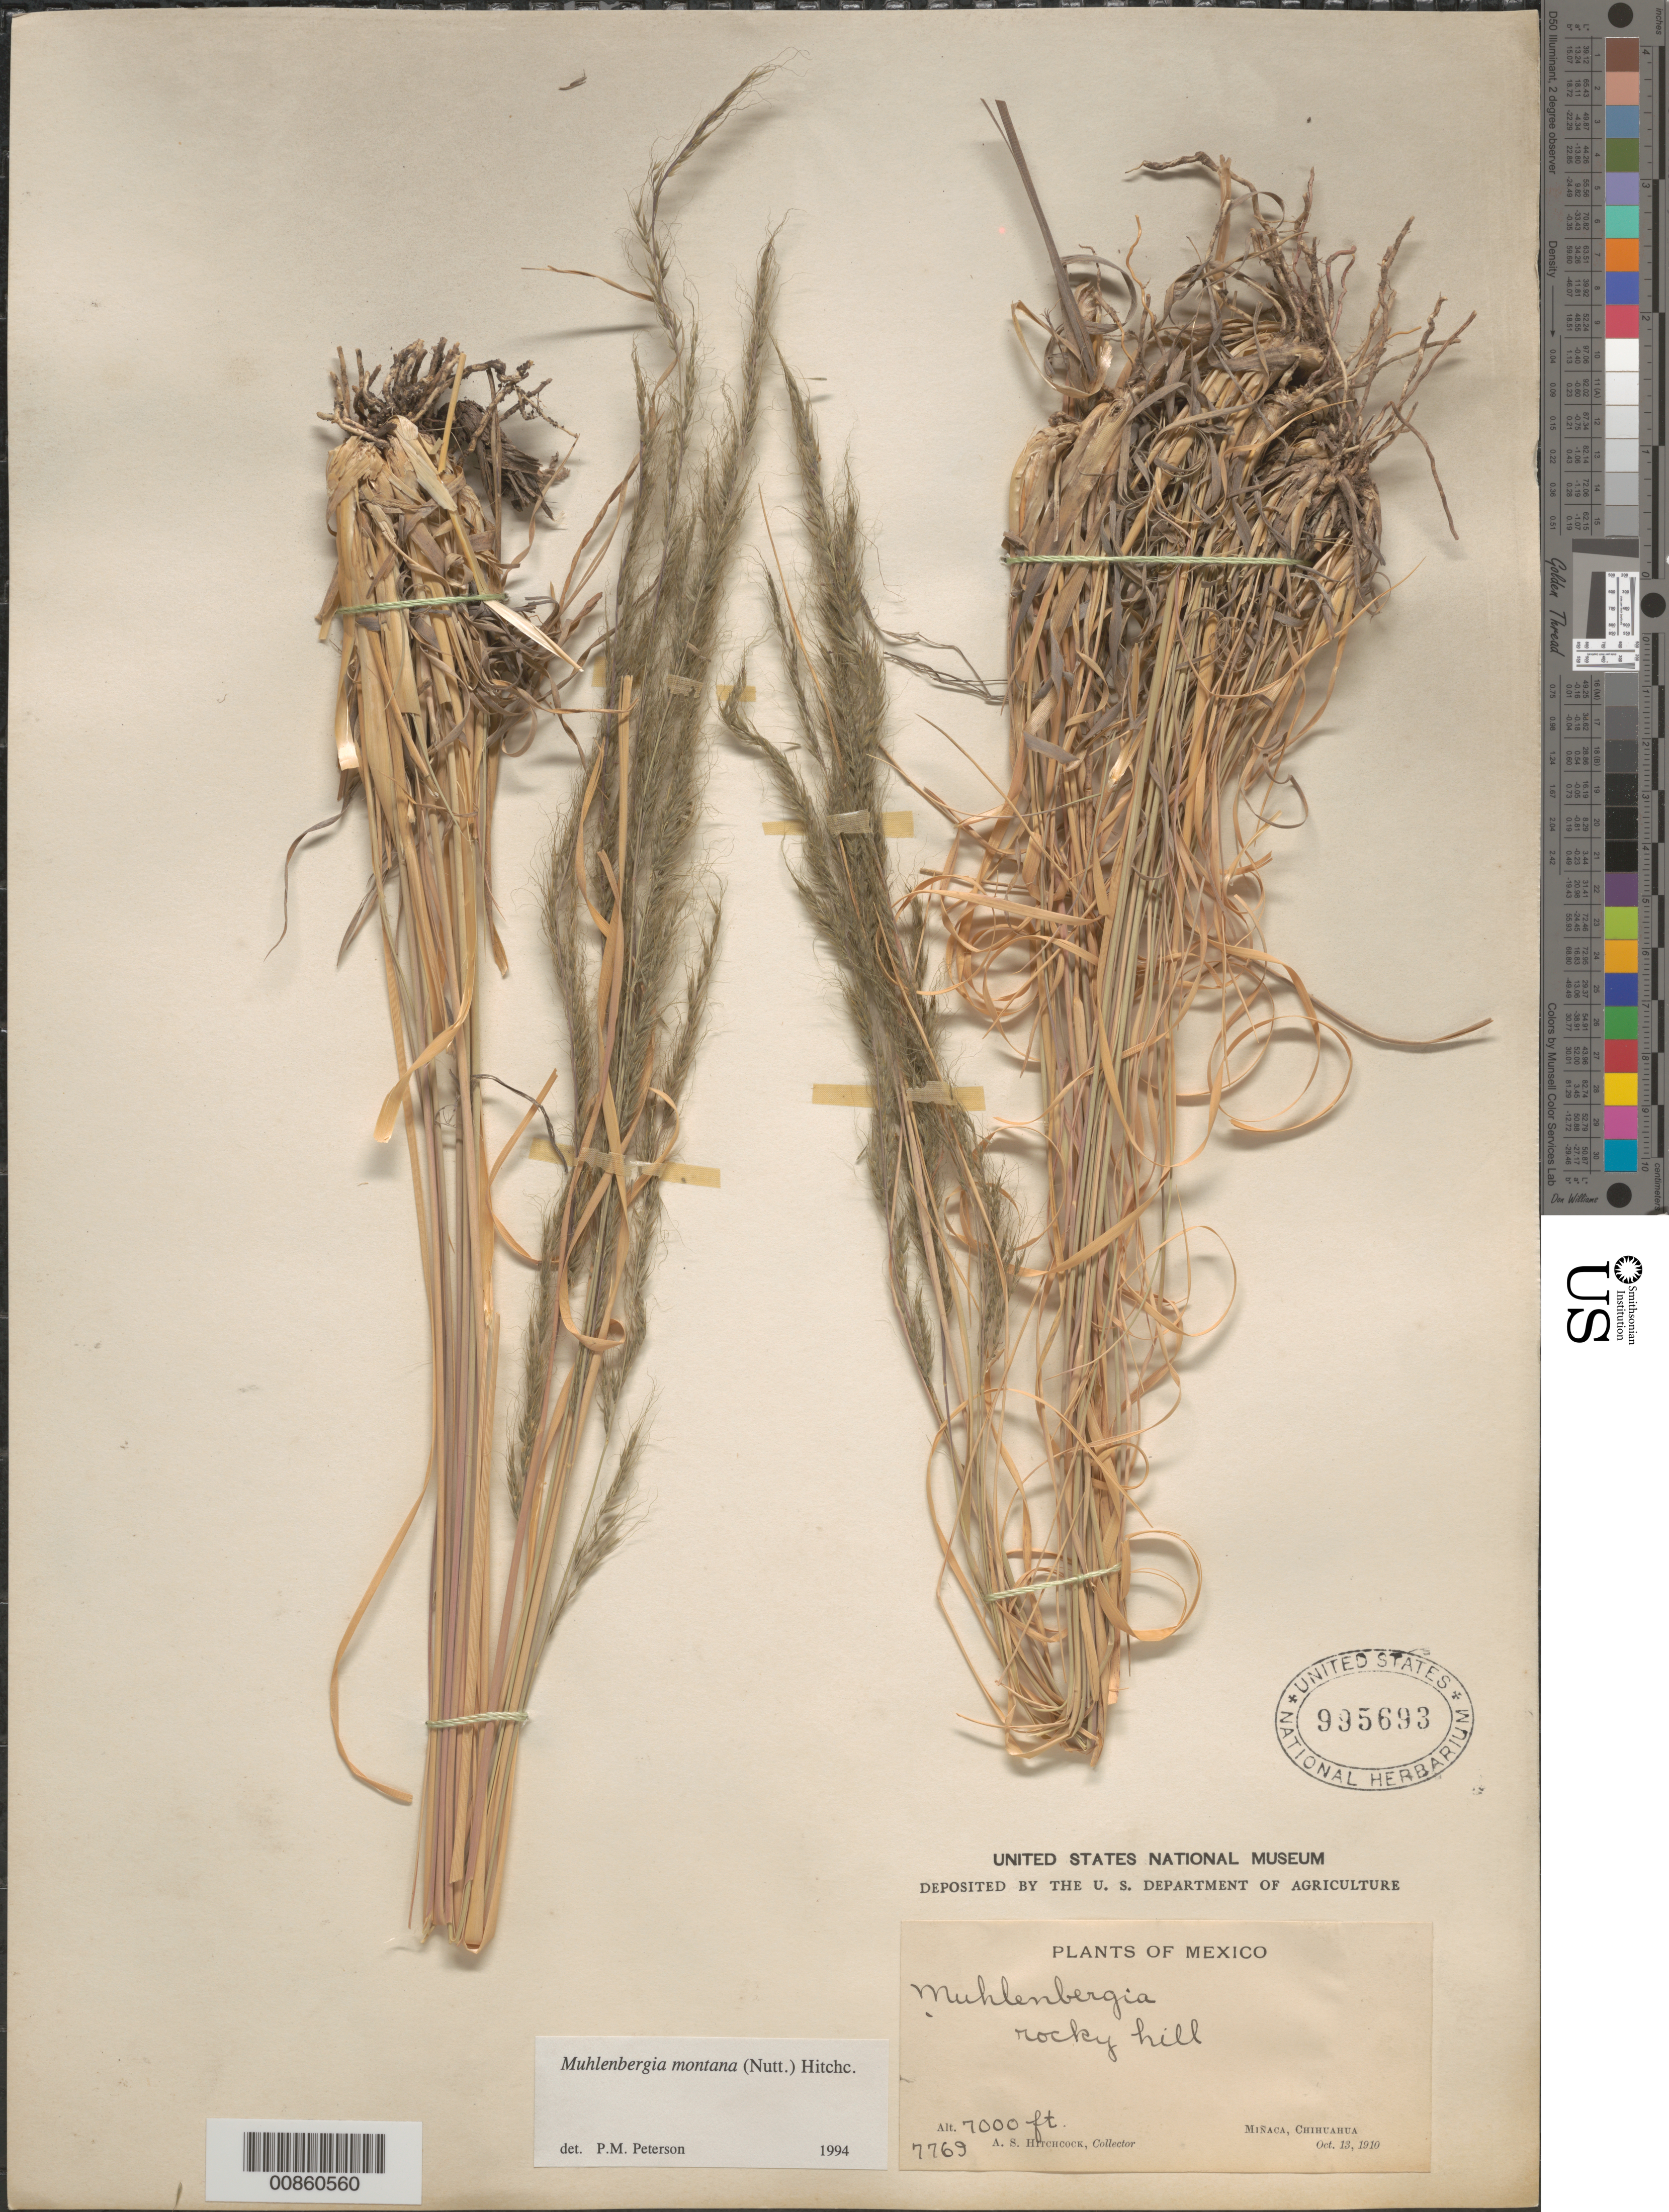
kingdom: Plantae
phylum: Tracheophyta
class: Liliopsida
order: Poales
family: Poaceae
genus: Muhlenbergia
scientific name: Muhlenbergia montana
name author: (Nutt.) Hitchc.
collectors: A. S. Hitchcock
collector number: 7769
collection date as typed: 13 Oct 1910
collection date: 1910-10-13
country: Mexico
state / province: Chihuahua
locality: Minaca, Chih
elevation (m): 2134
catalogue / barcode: US 995693